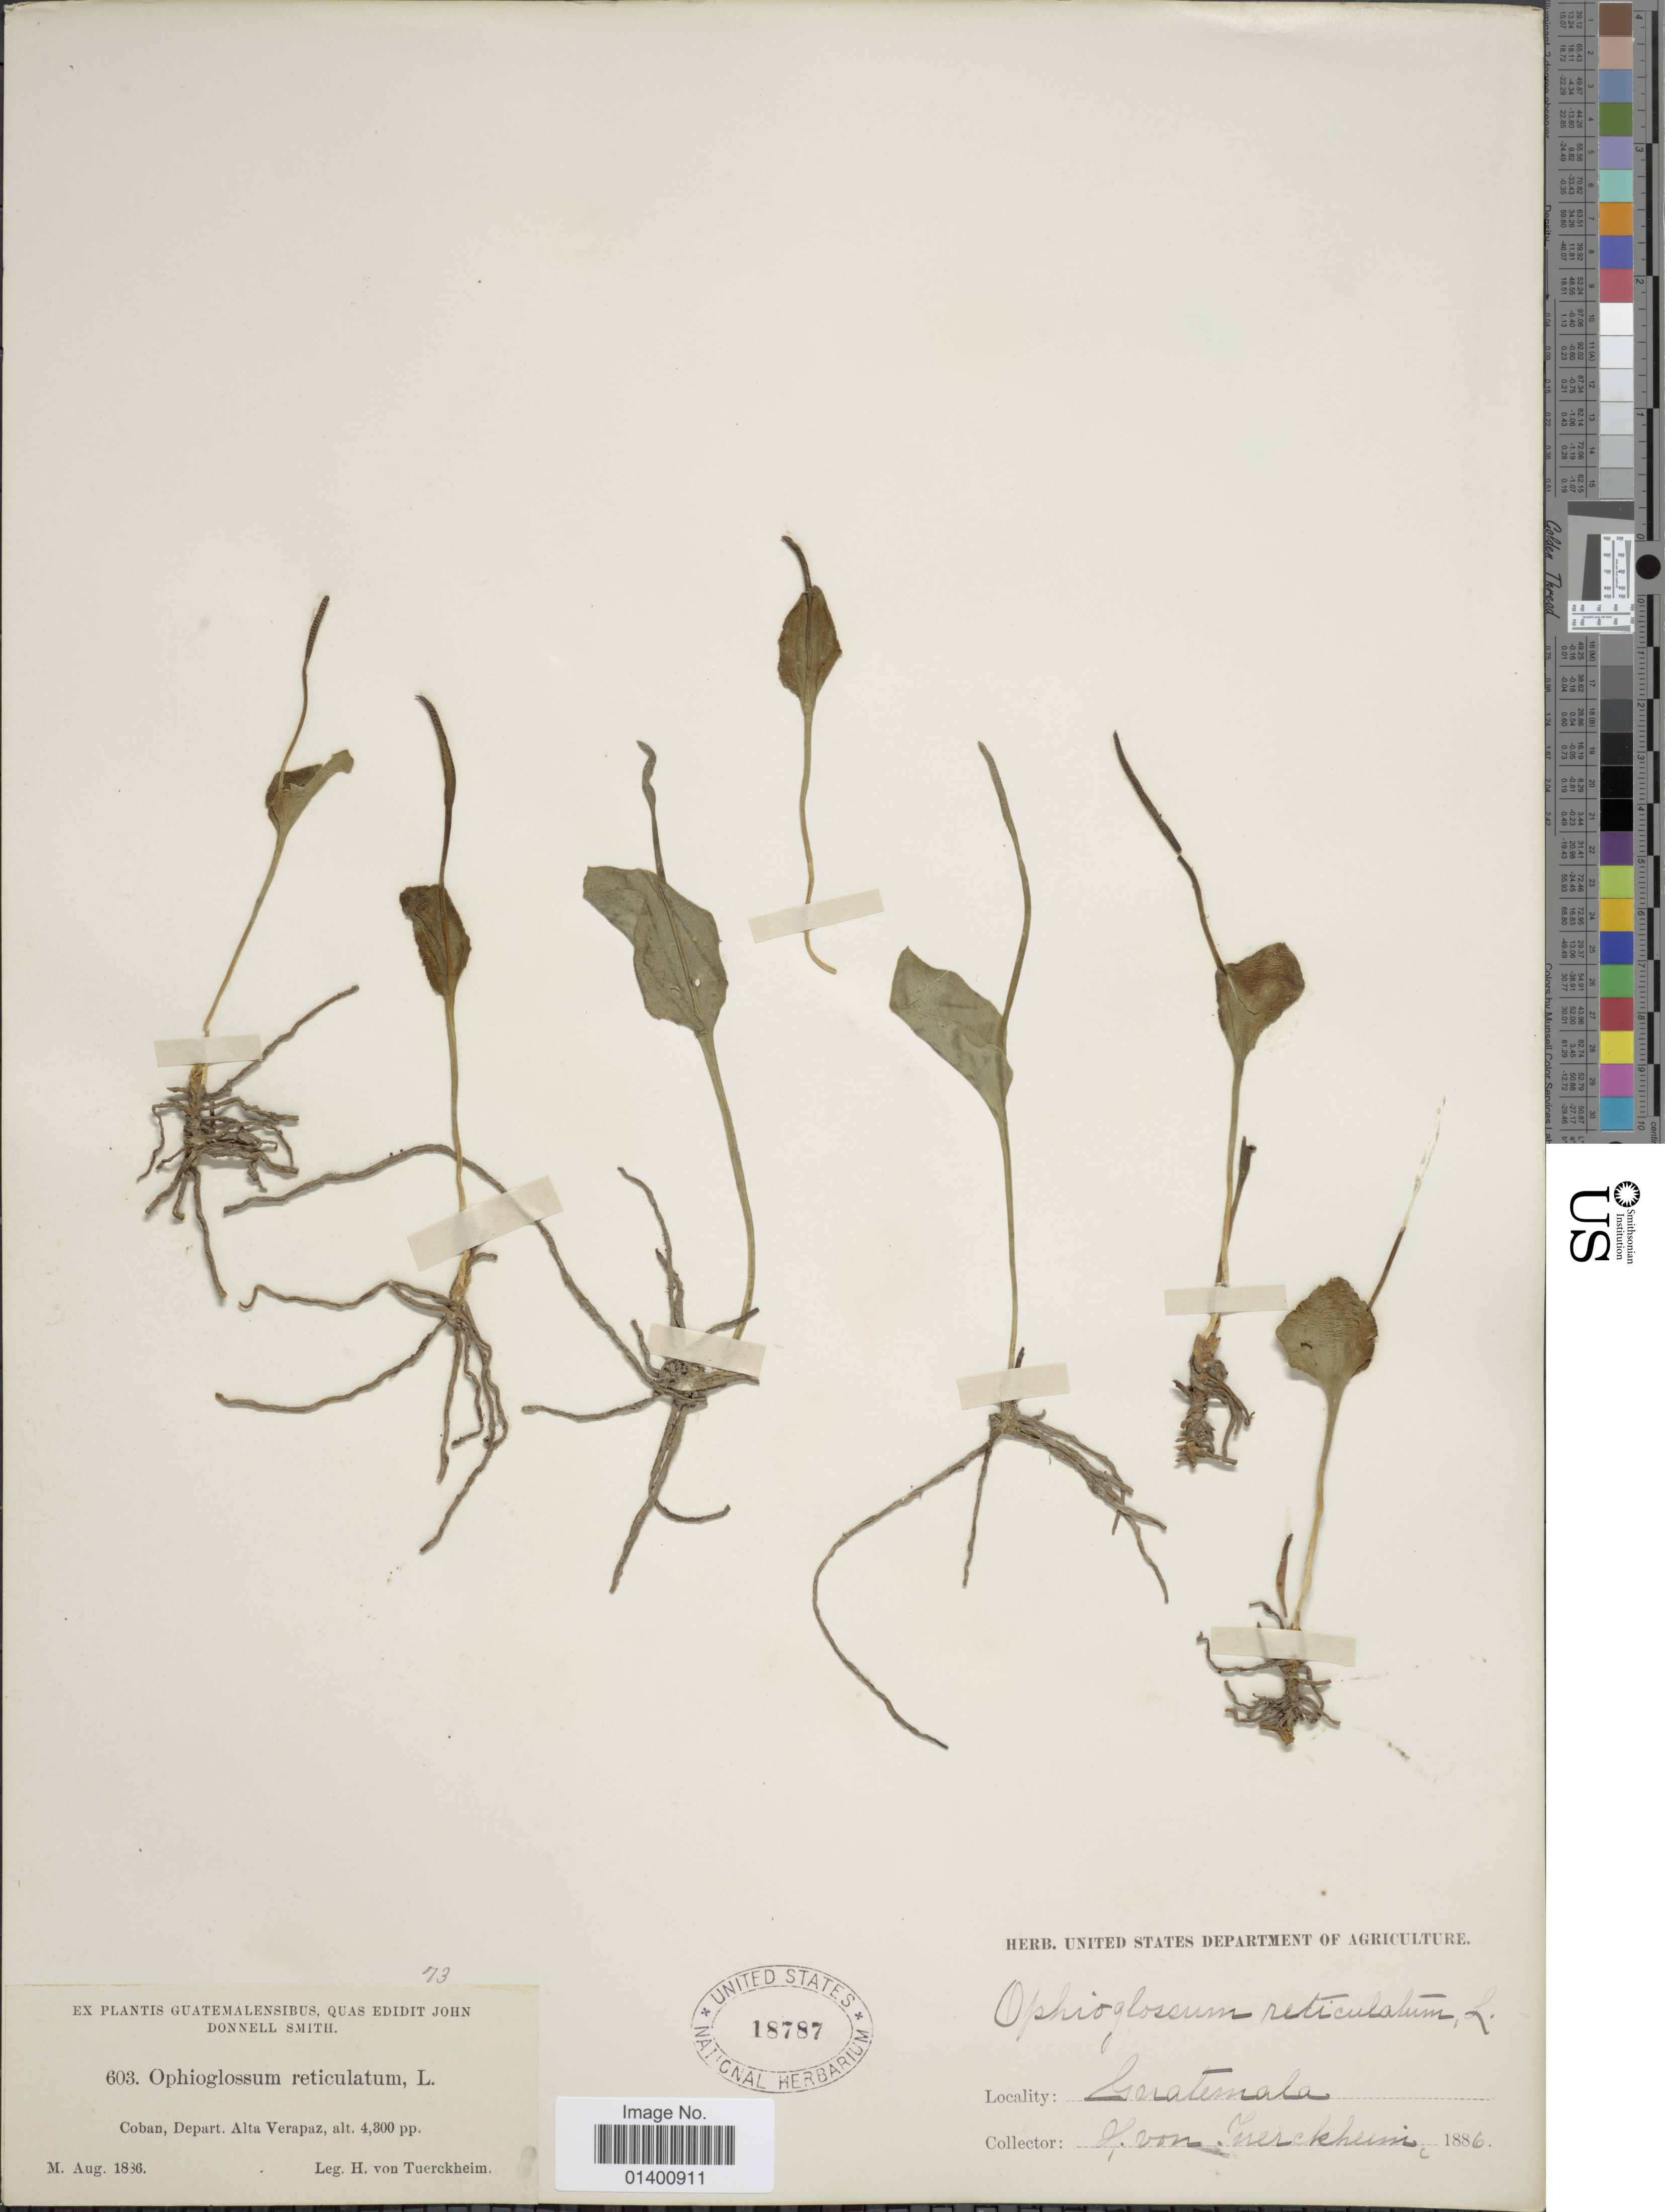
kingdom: Plantae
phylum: Tracheophyta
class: Polypodiopsida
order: Ophioglossales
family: Ophioglossaceae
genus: Ophioglossum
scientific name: Ophioglossum reticulatum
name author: L.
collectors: H. von Türckheim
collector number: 603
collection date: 1836-08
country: Guatemala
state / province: Alta Verapaz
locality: Coban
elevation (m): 1311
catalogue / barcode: US 18787